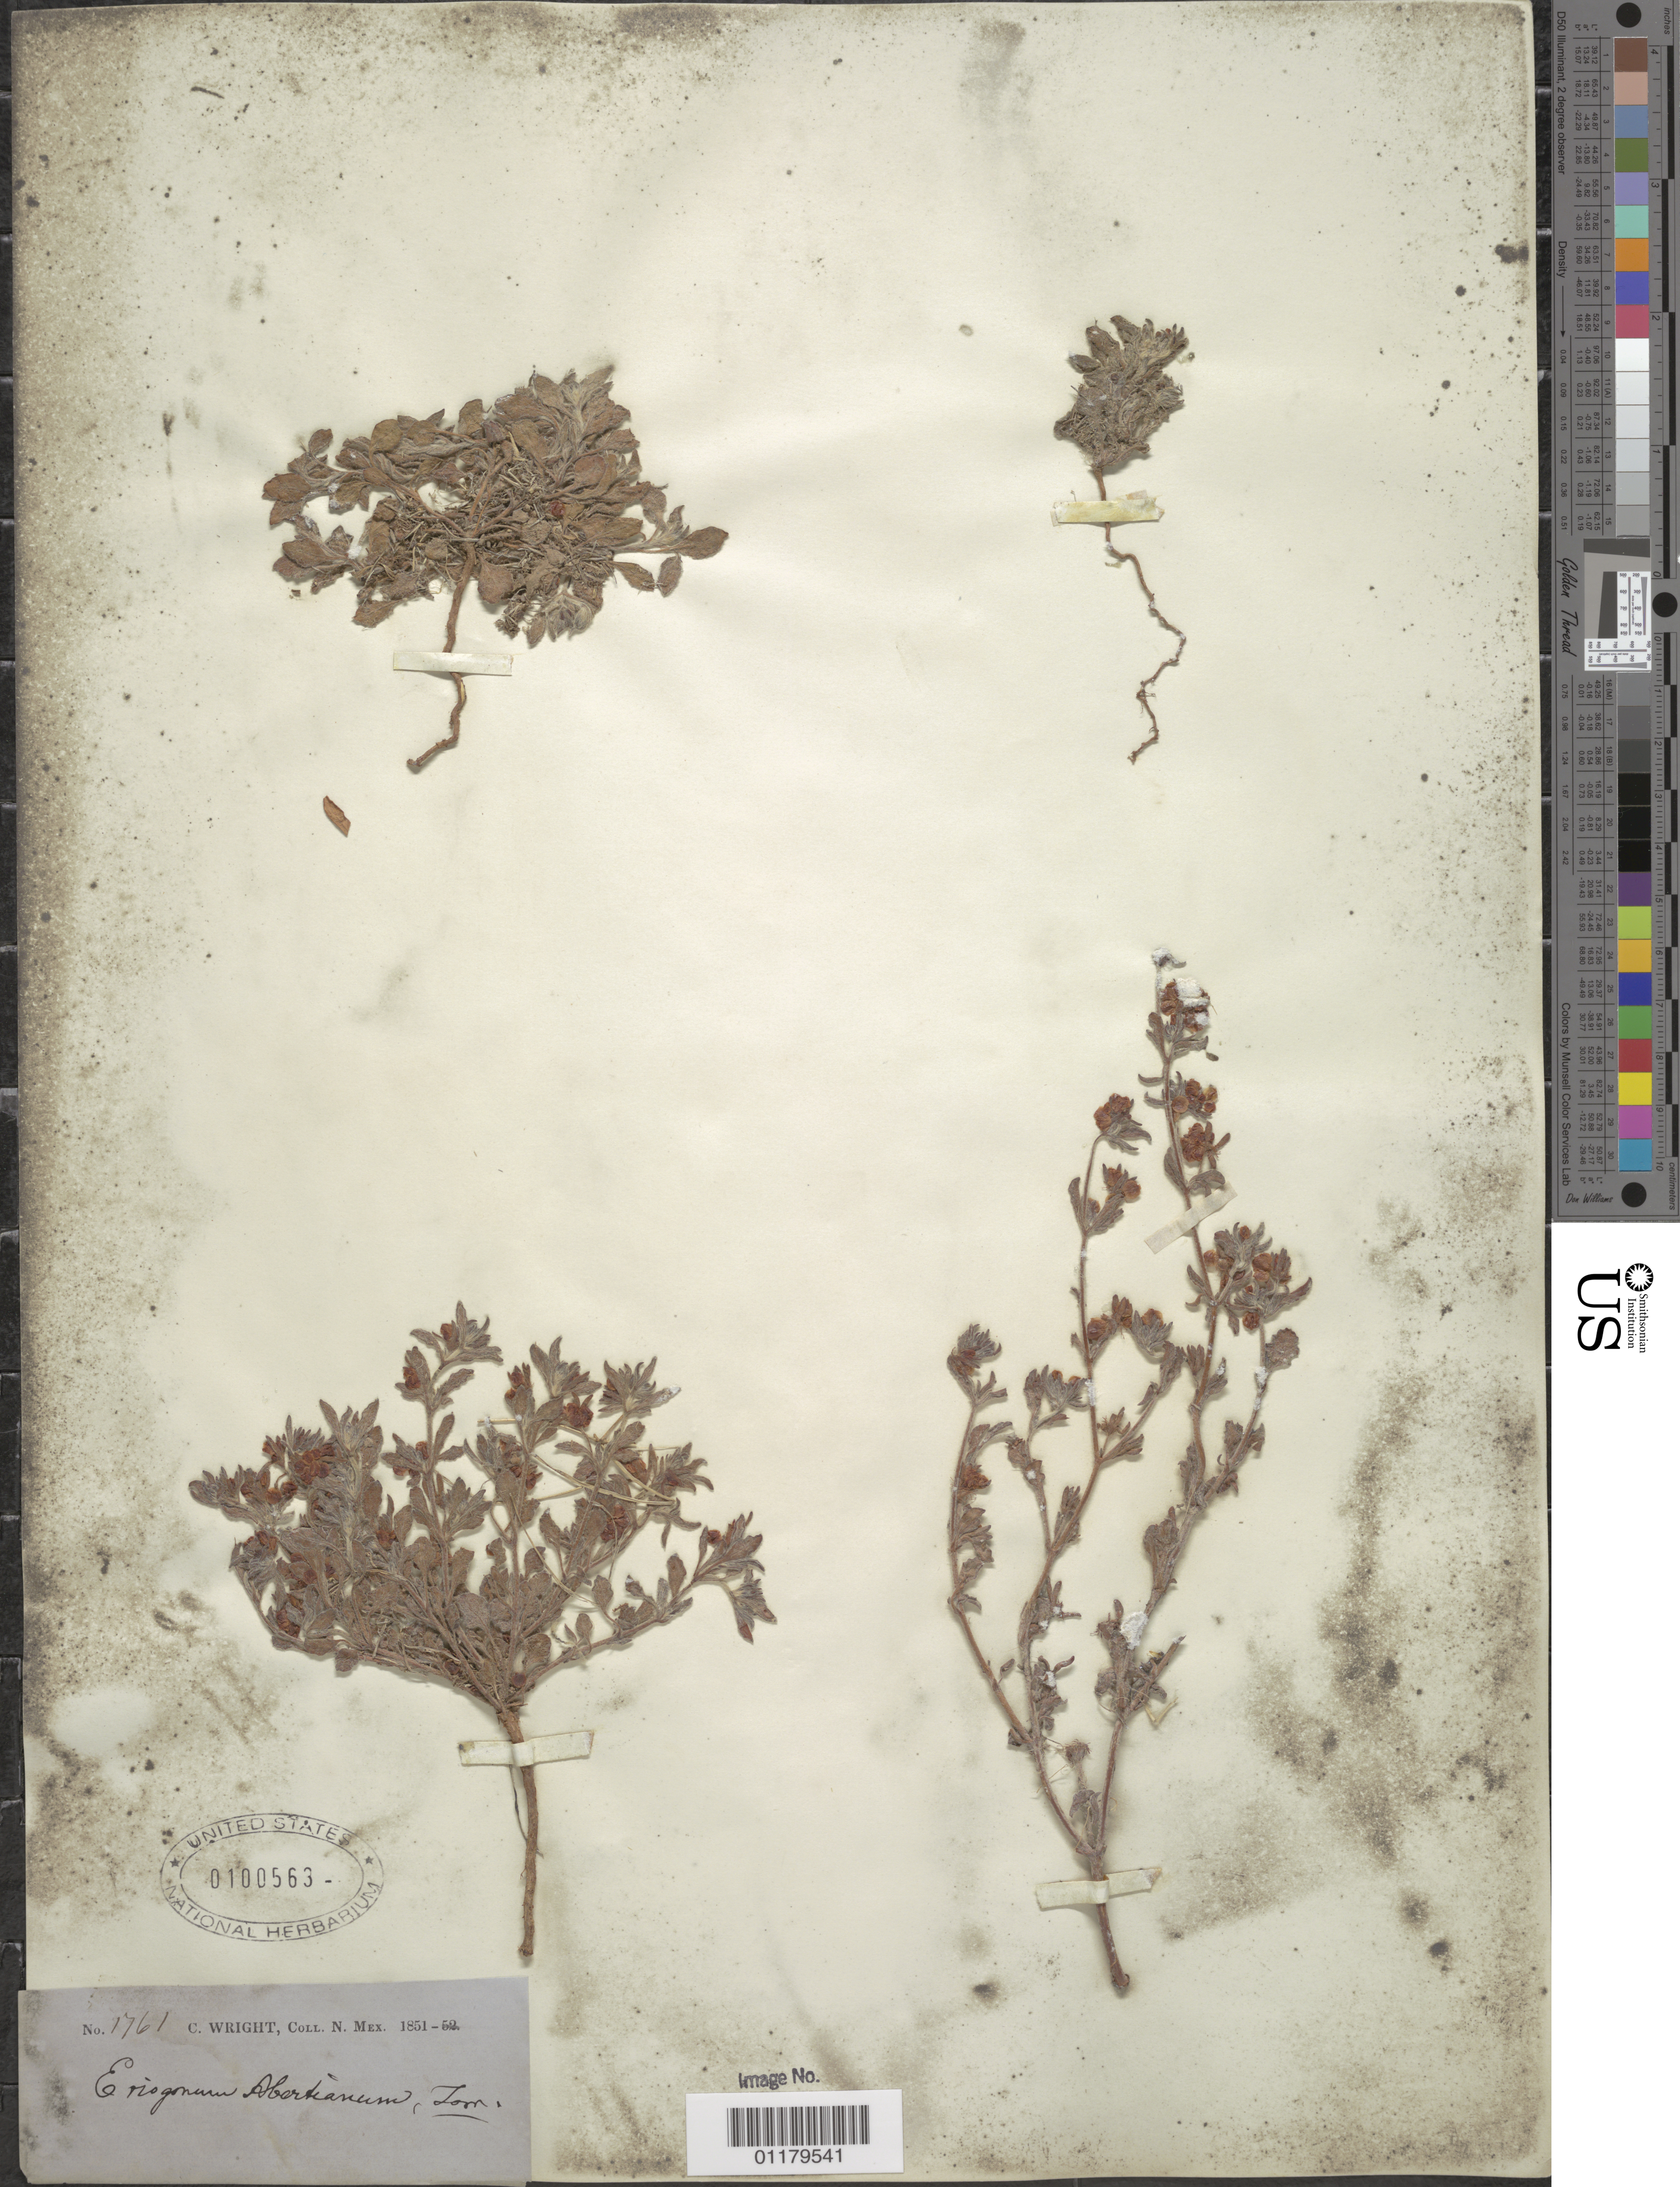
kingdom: Plantae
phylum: Tracheophyta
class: Magnoliopsida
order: Caryophyllales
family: Polygonaceae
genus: Eriogonum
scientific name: Eriogonum abertianum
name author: Torr.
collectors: C. Wright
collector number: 1761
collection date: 1851/1852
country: United States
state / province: New Mexico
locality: "N. Mex." [=northern Mexico or New Mexico? either way possibly referring to present-day Arizona or Texas]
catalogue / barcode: US 100563